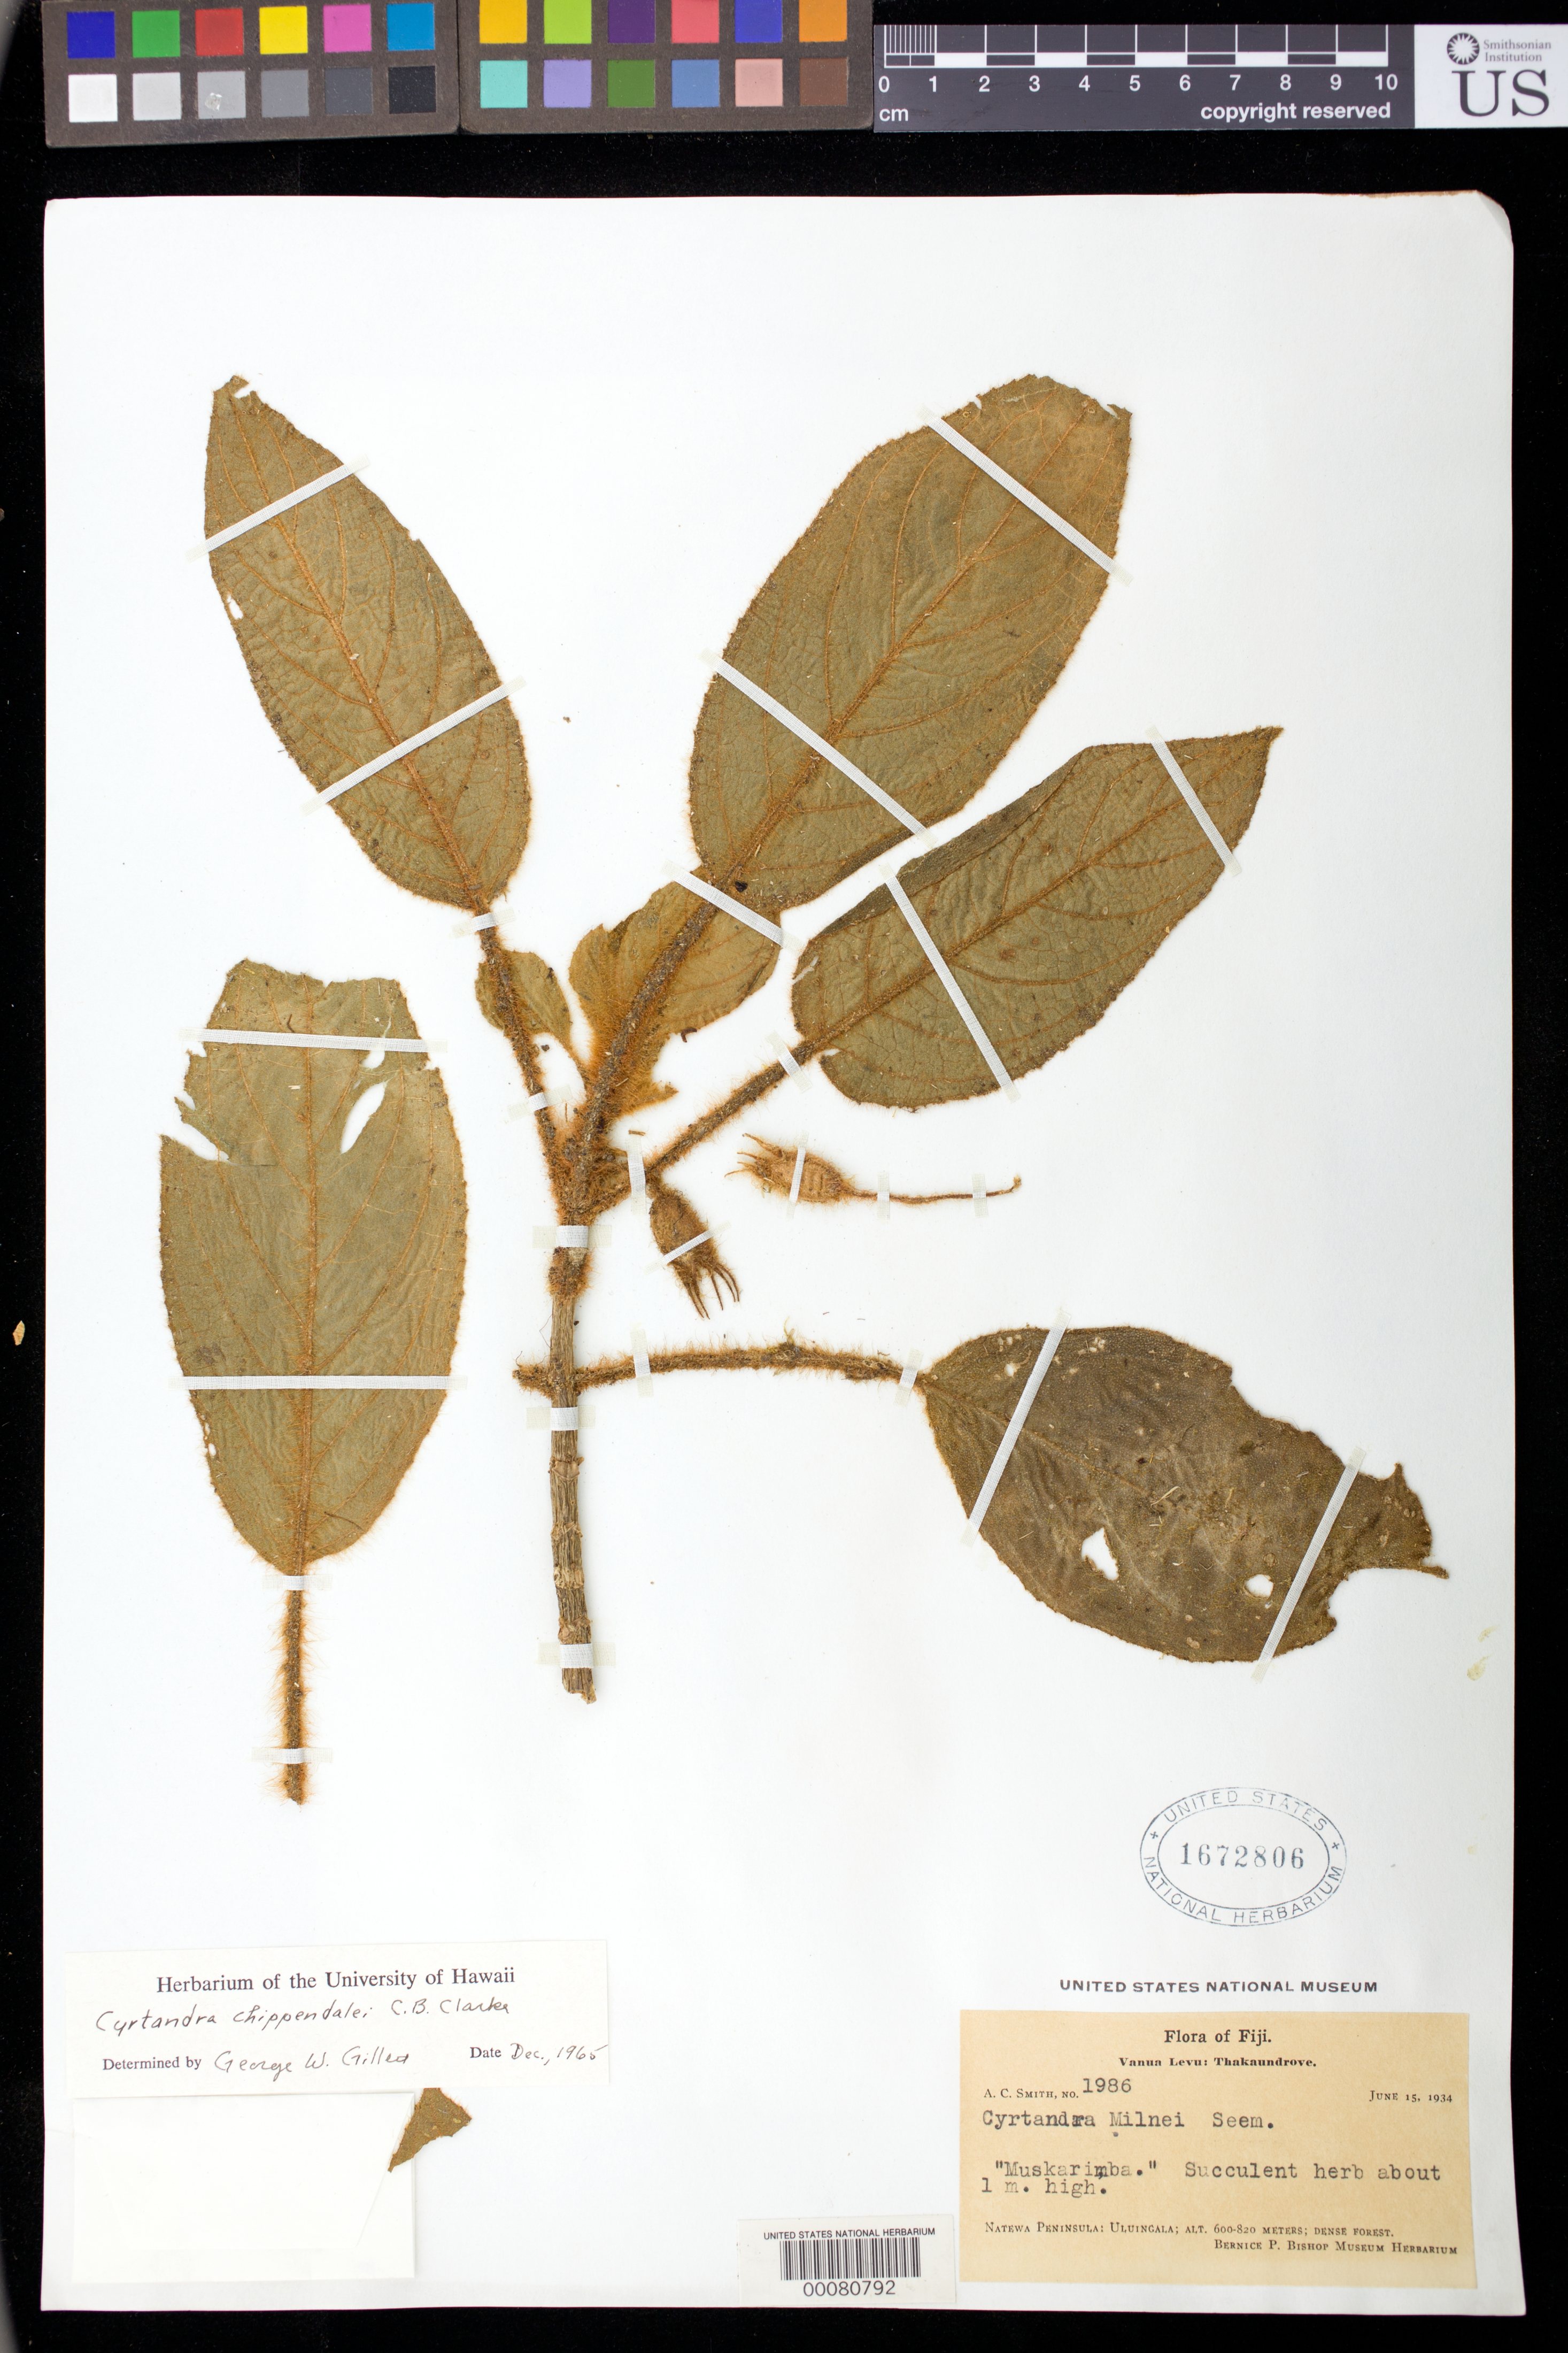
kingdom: Plantae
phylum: Tracheophyta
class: Magnoliopsida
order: Lamiales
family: Gesneriaceae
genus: Cyrtandra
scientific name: Cyrtandra chippendalei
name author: Horne ex C.B. Clarke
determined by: Gillett, G. W.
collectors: A. C. Smith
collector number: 1986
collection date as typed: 15 Jun 1934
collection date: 1934-06-15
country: Fiji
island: Vanua Levu I.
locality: Thakaundrove, natewa peninsula, uluingala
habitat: Dense forest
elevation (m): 600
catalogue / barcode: US 1672806